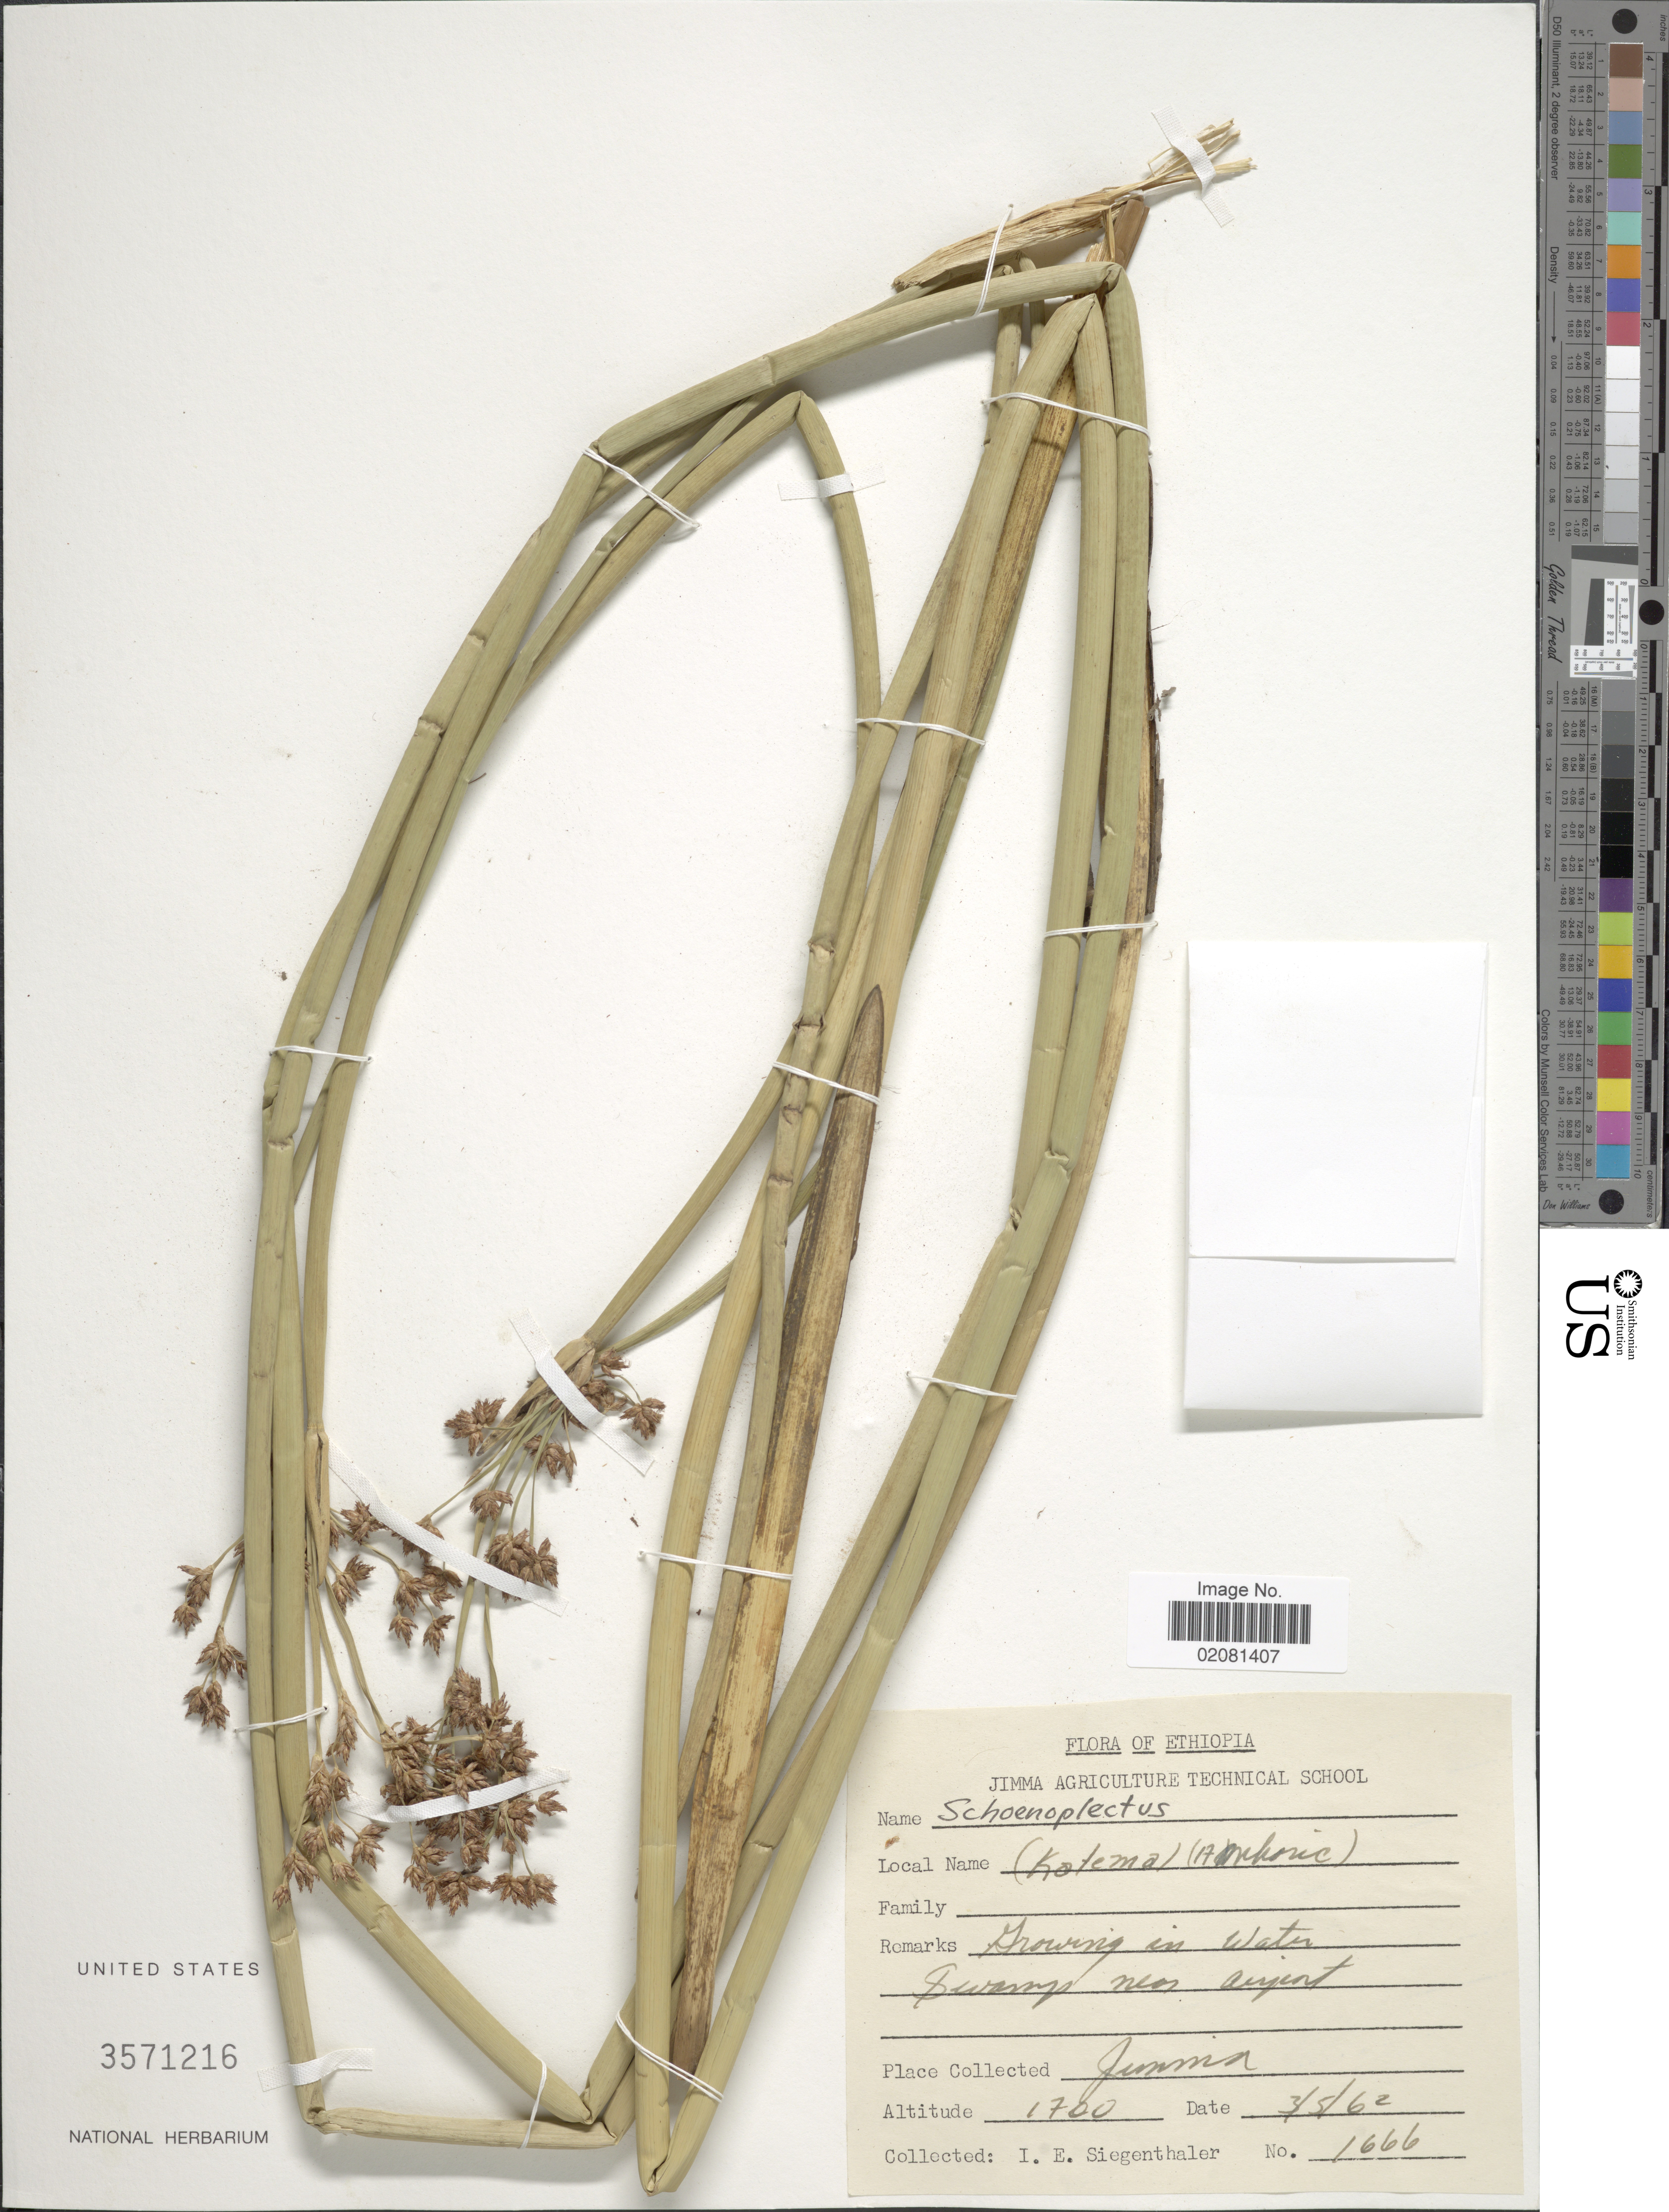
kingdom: Plantae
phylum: Tracheophyta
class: Liliopsida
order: Poales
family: Cyperaceae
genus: Schoenoplectus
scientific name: Schoenoplectus sp.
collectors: I. Siegenthaler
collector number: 1666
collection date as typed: Transcribed d/m/y: 3/5/62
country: Ethiopia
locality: Jumma [interpreted]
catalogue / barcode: US 3571216